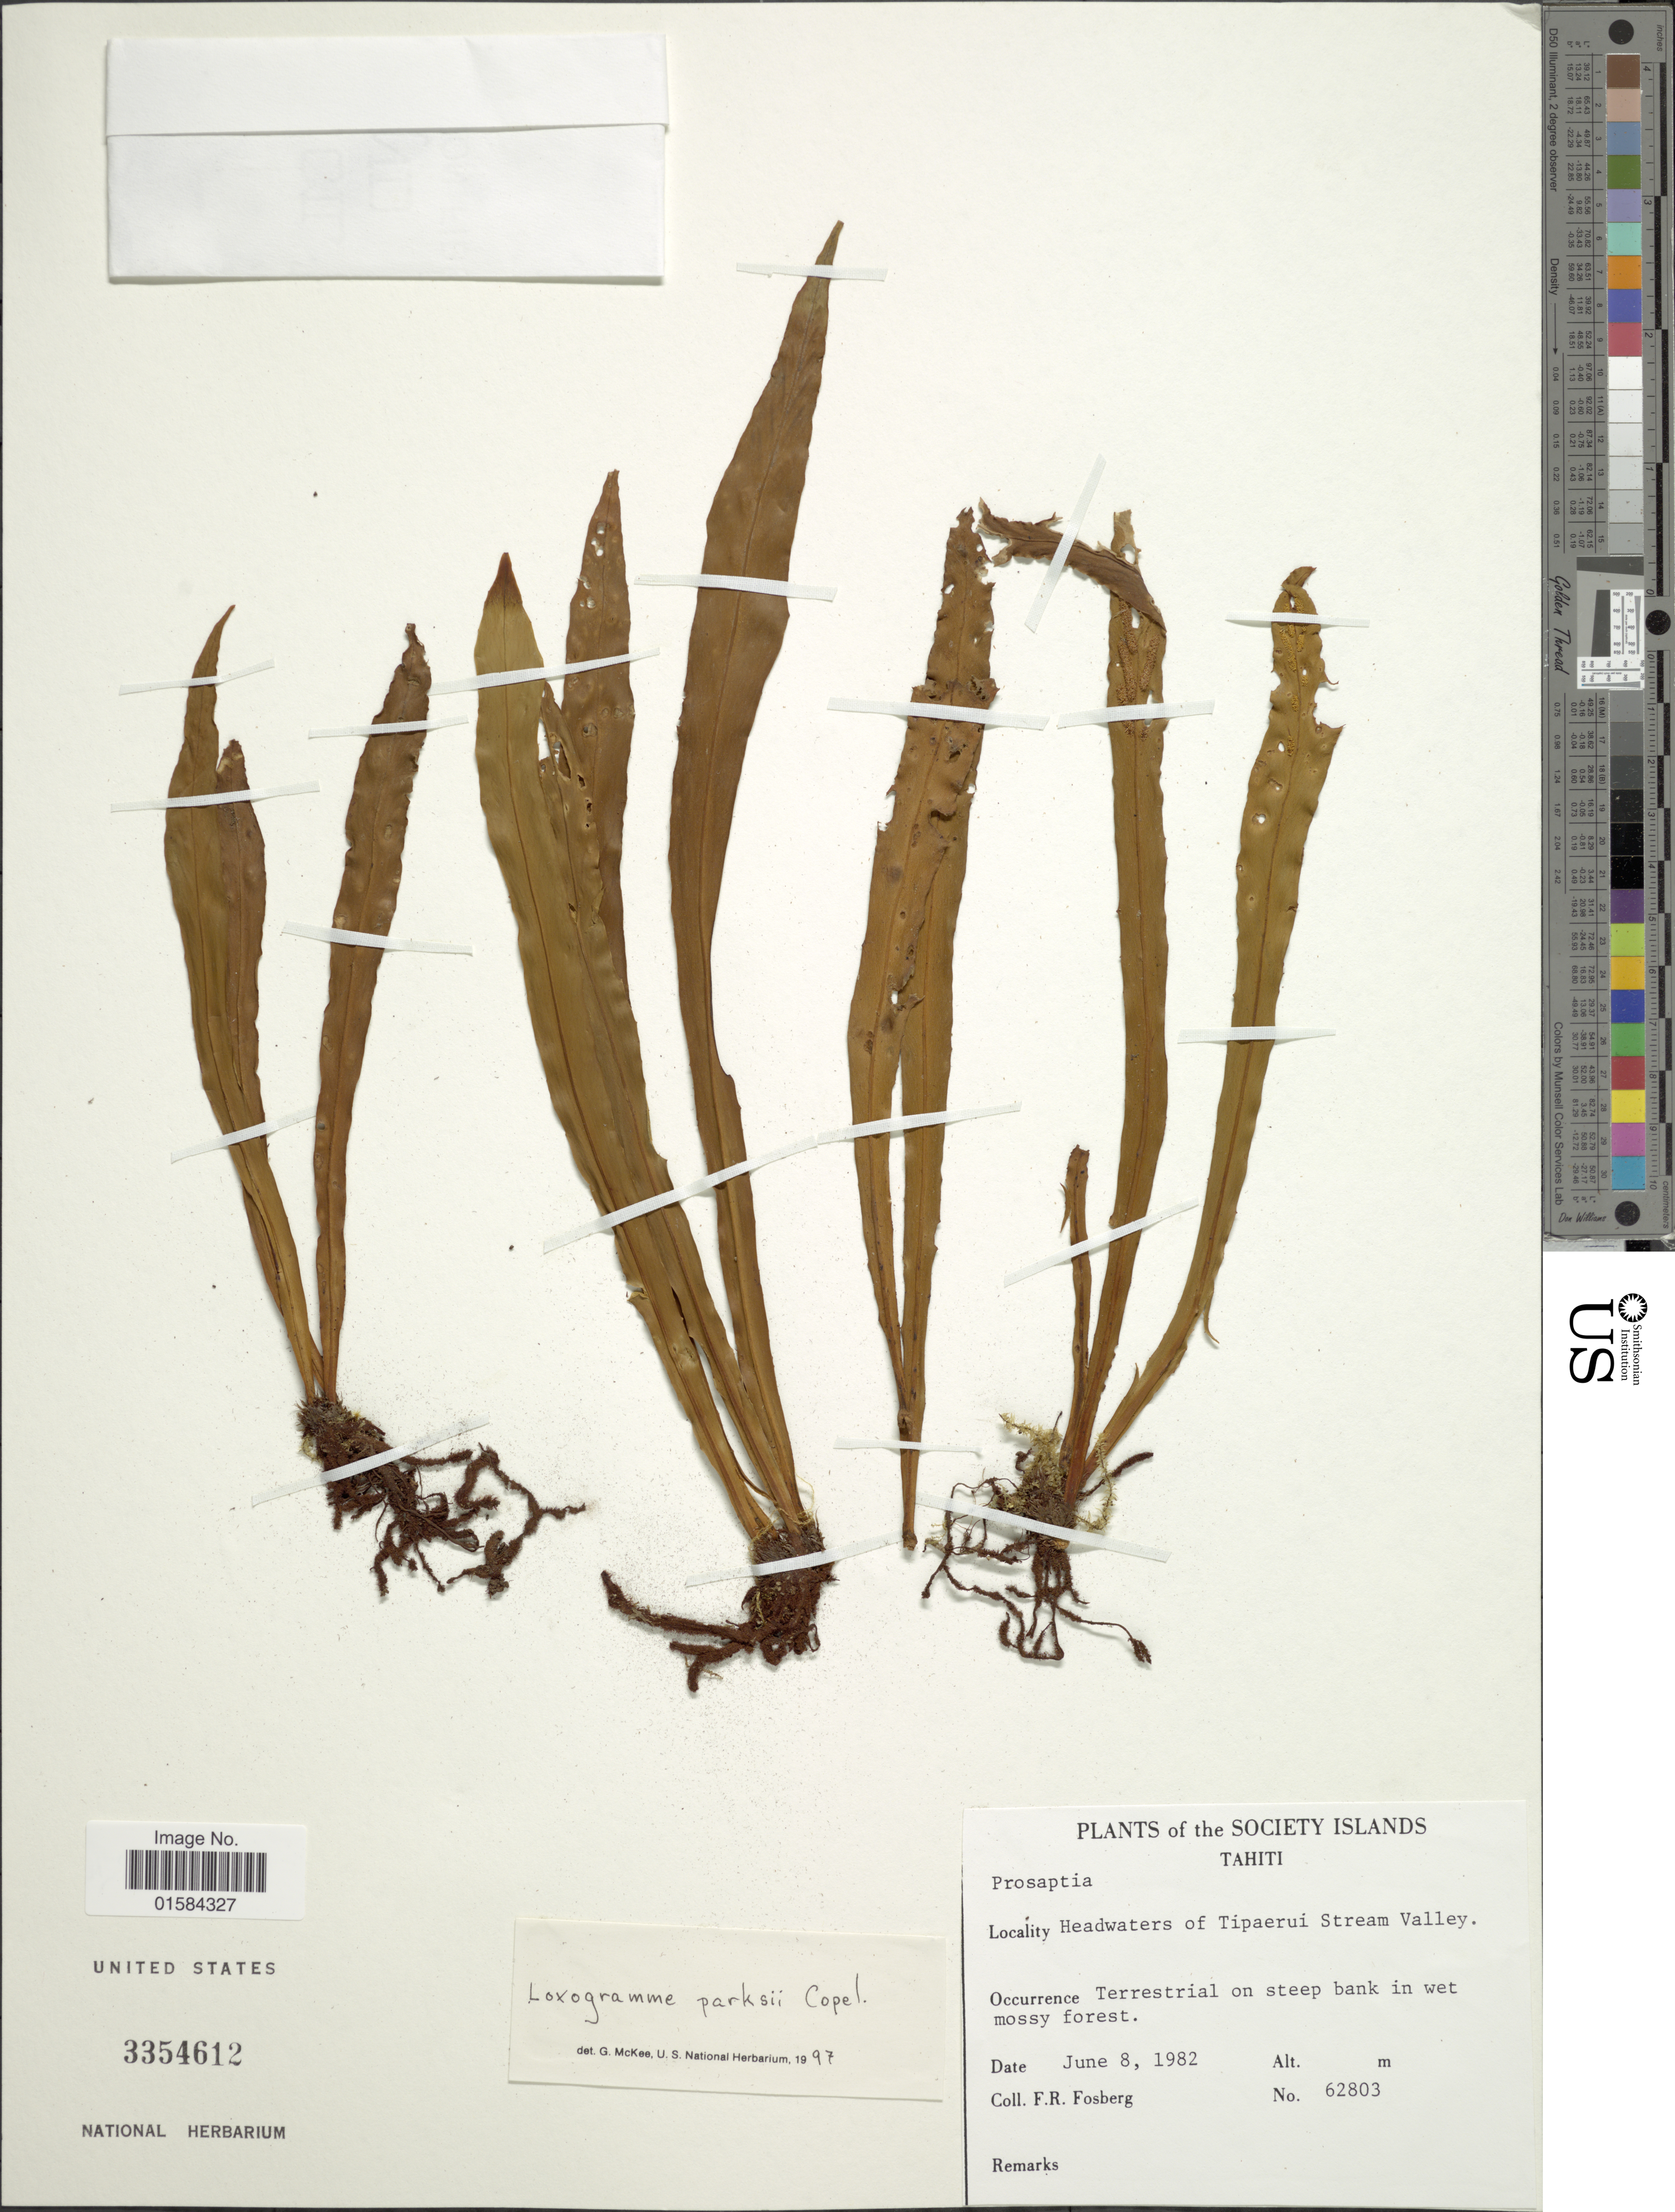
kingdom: Plantae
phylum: Tracheophyta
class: Polypodiopsida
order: Polypodiales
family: Polypodiaceae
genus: Loxogramme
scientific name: Loxogramme parksii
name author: Copel.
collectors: F. R. Fosberg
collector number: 62803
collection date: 1982-06-08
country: French Polynesia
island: Tahiti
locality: Society Islands, Tahiti, Headwaters of Tipaerui Stream Valley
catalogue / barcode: US 3354612